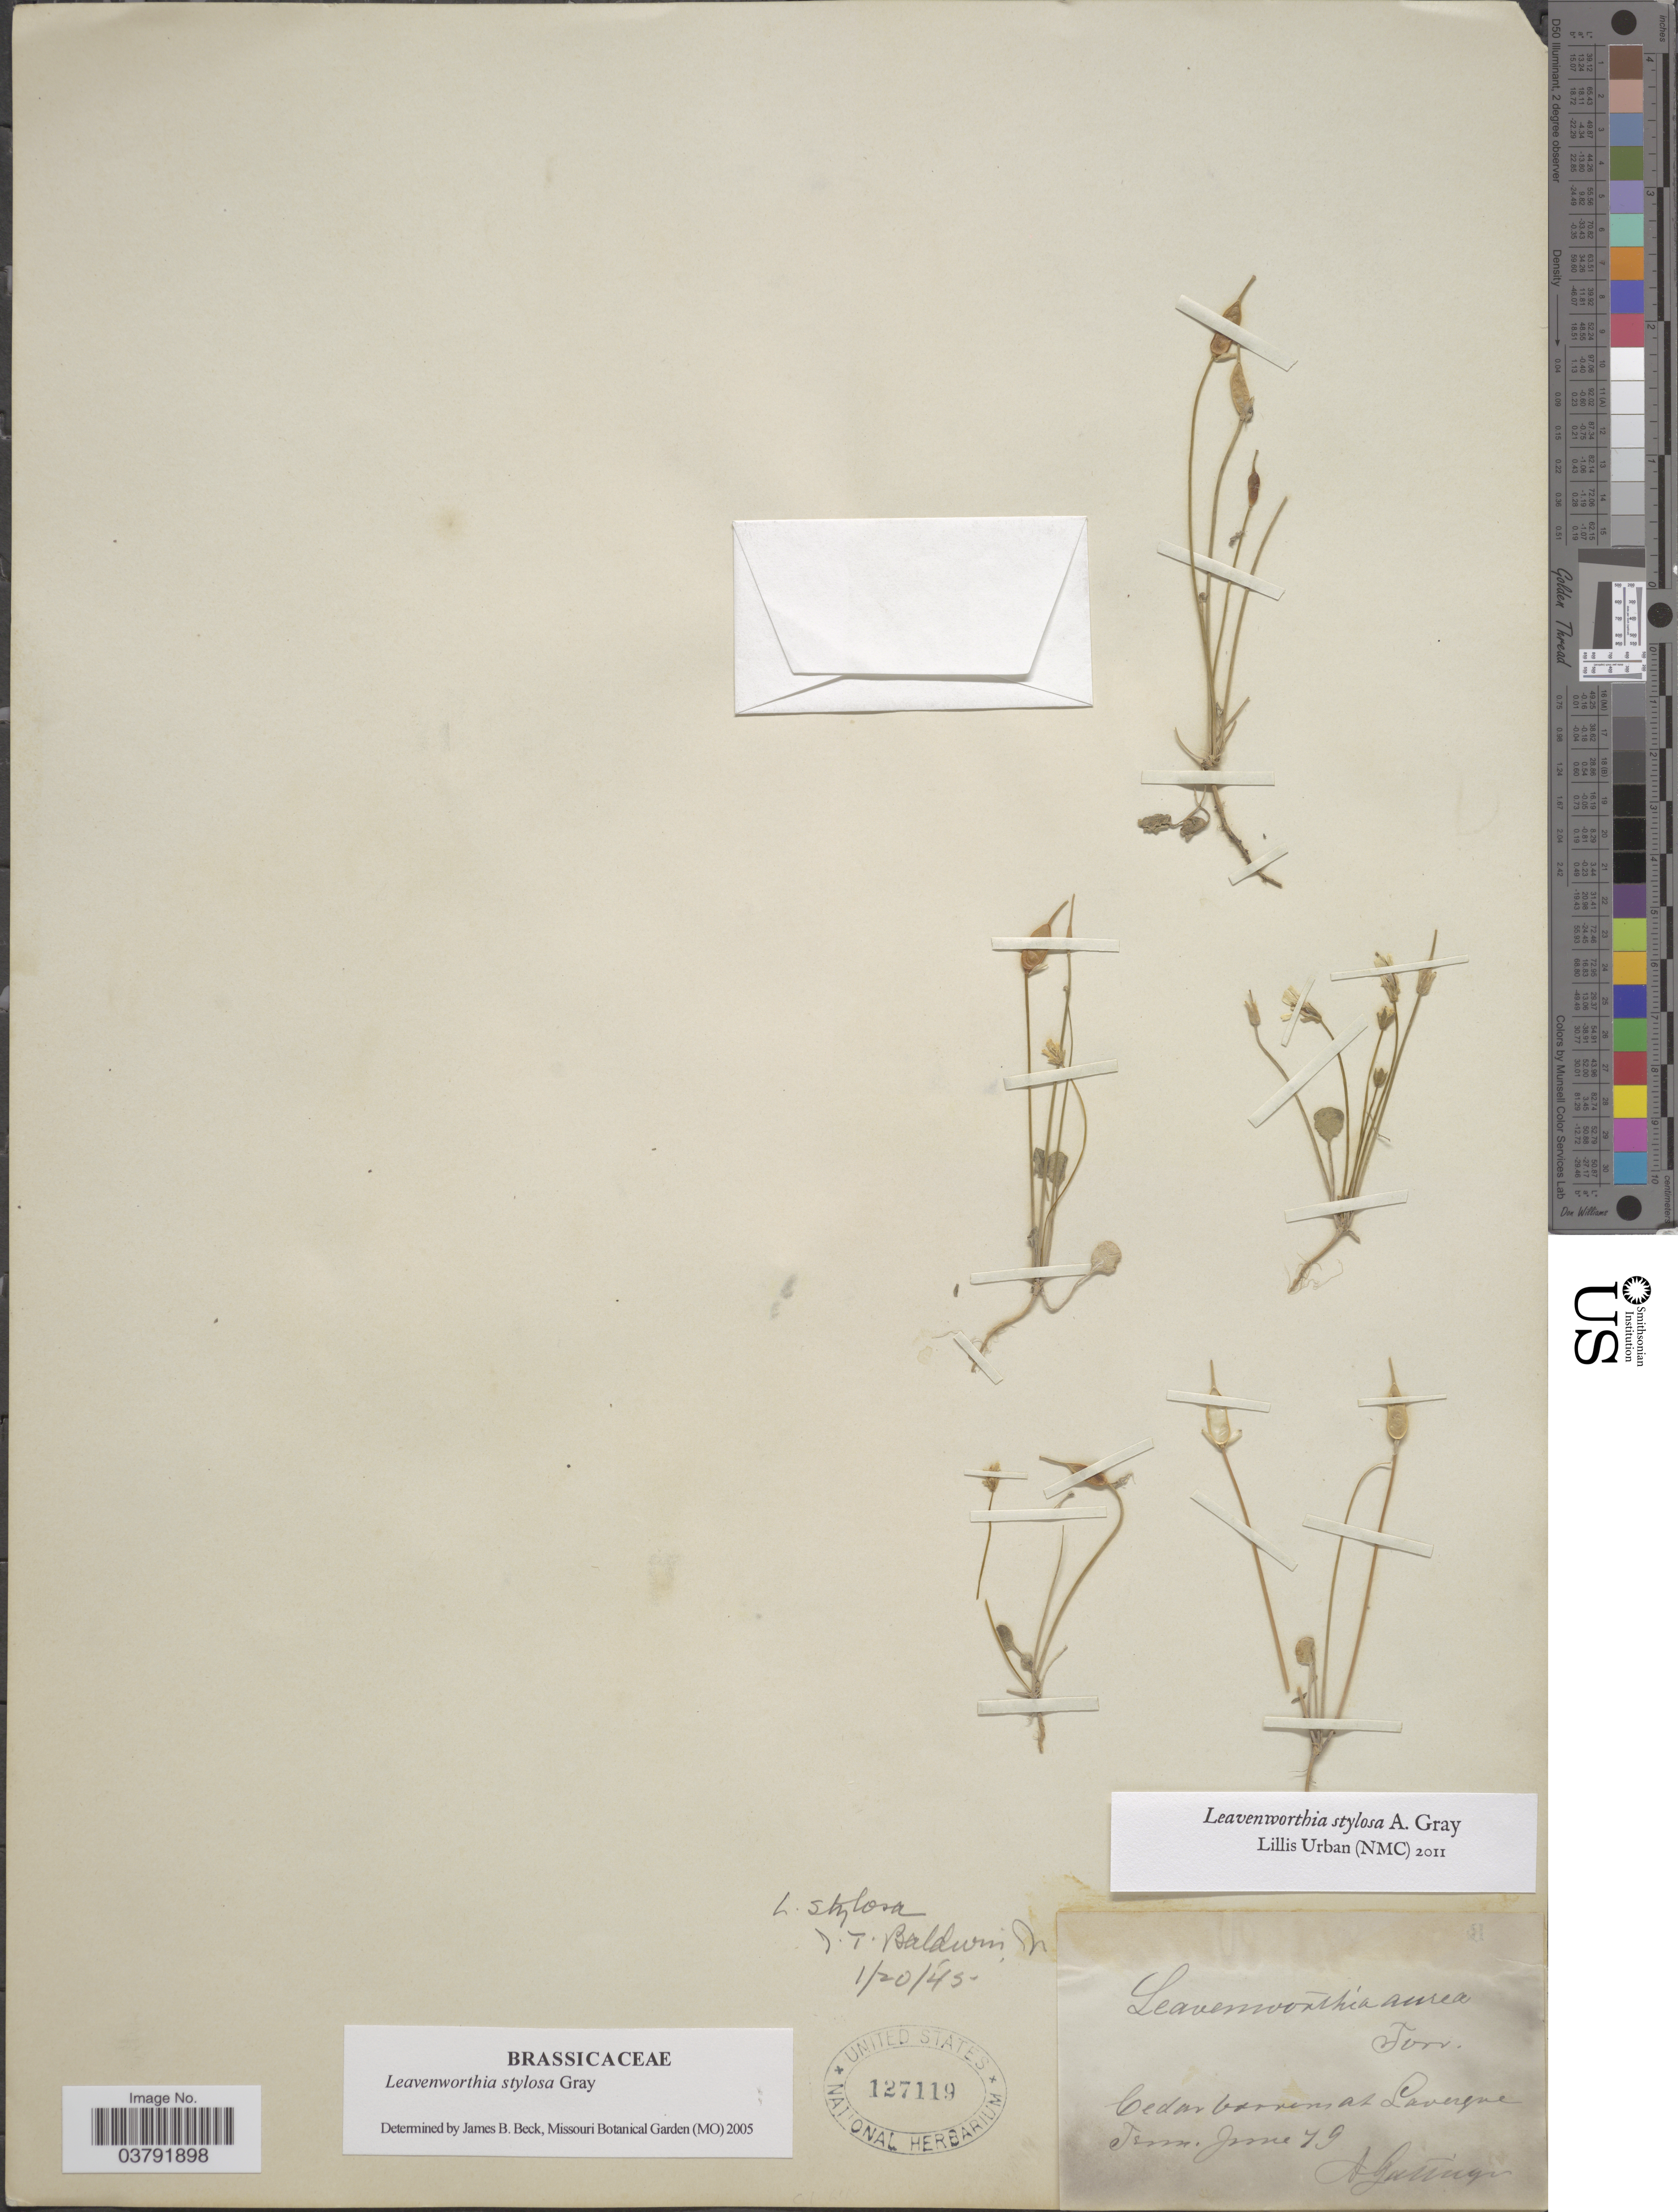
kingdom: Plantae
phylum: Tracheophyta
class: Magnoliopsida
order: Brassicales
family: Brassicaceae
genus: Leavenworthia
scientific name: Leavenworthia stylosa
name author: A. Gray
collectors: A. Gattinger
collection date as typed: Transcribed d/m/y: /6/79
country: United States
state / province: Tennessee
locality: Cedar barrens at Lavergne.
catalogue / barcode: US 127119